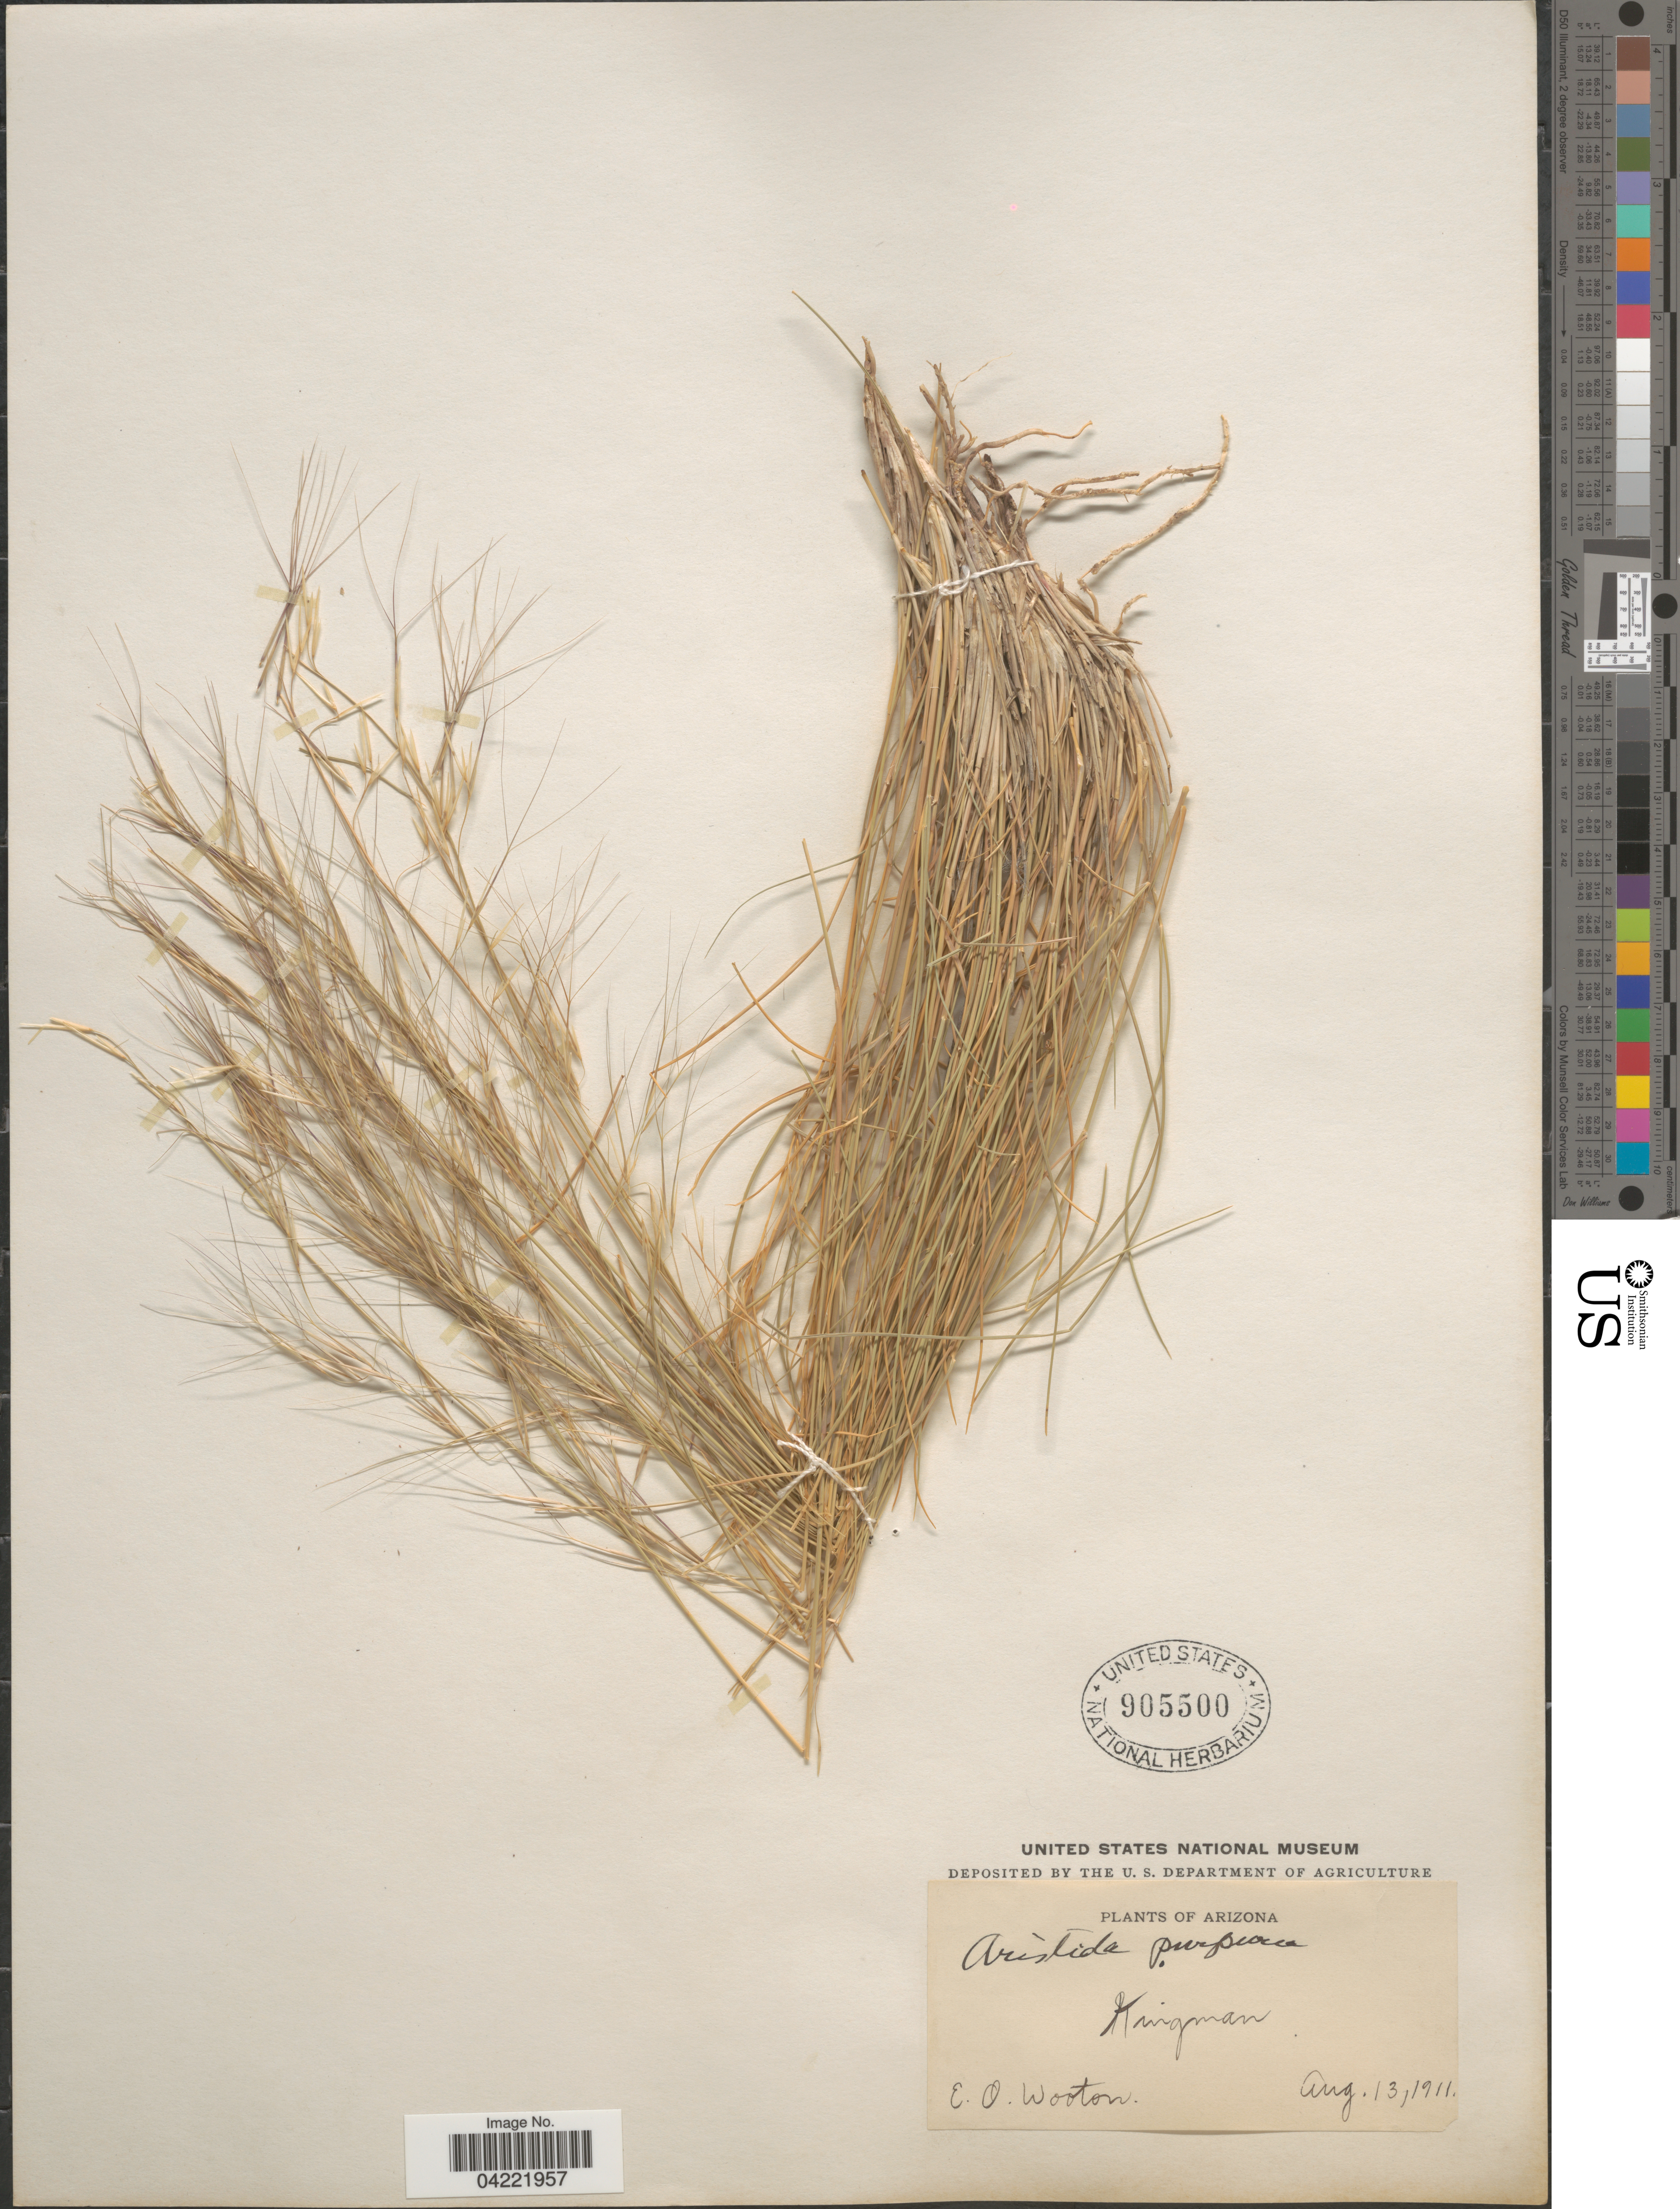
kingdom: Plantae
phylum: Tracheophyta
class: Liliopsida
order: Poales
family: Poaceae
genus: Aristida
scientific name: Aristida purpurea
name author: Nutt.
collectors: E. O. Wooton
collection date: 1911-08-13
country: United States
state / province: Arizona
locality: Kingman.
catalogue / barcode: US 905500